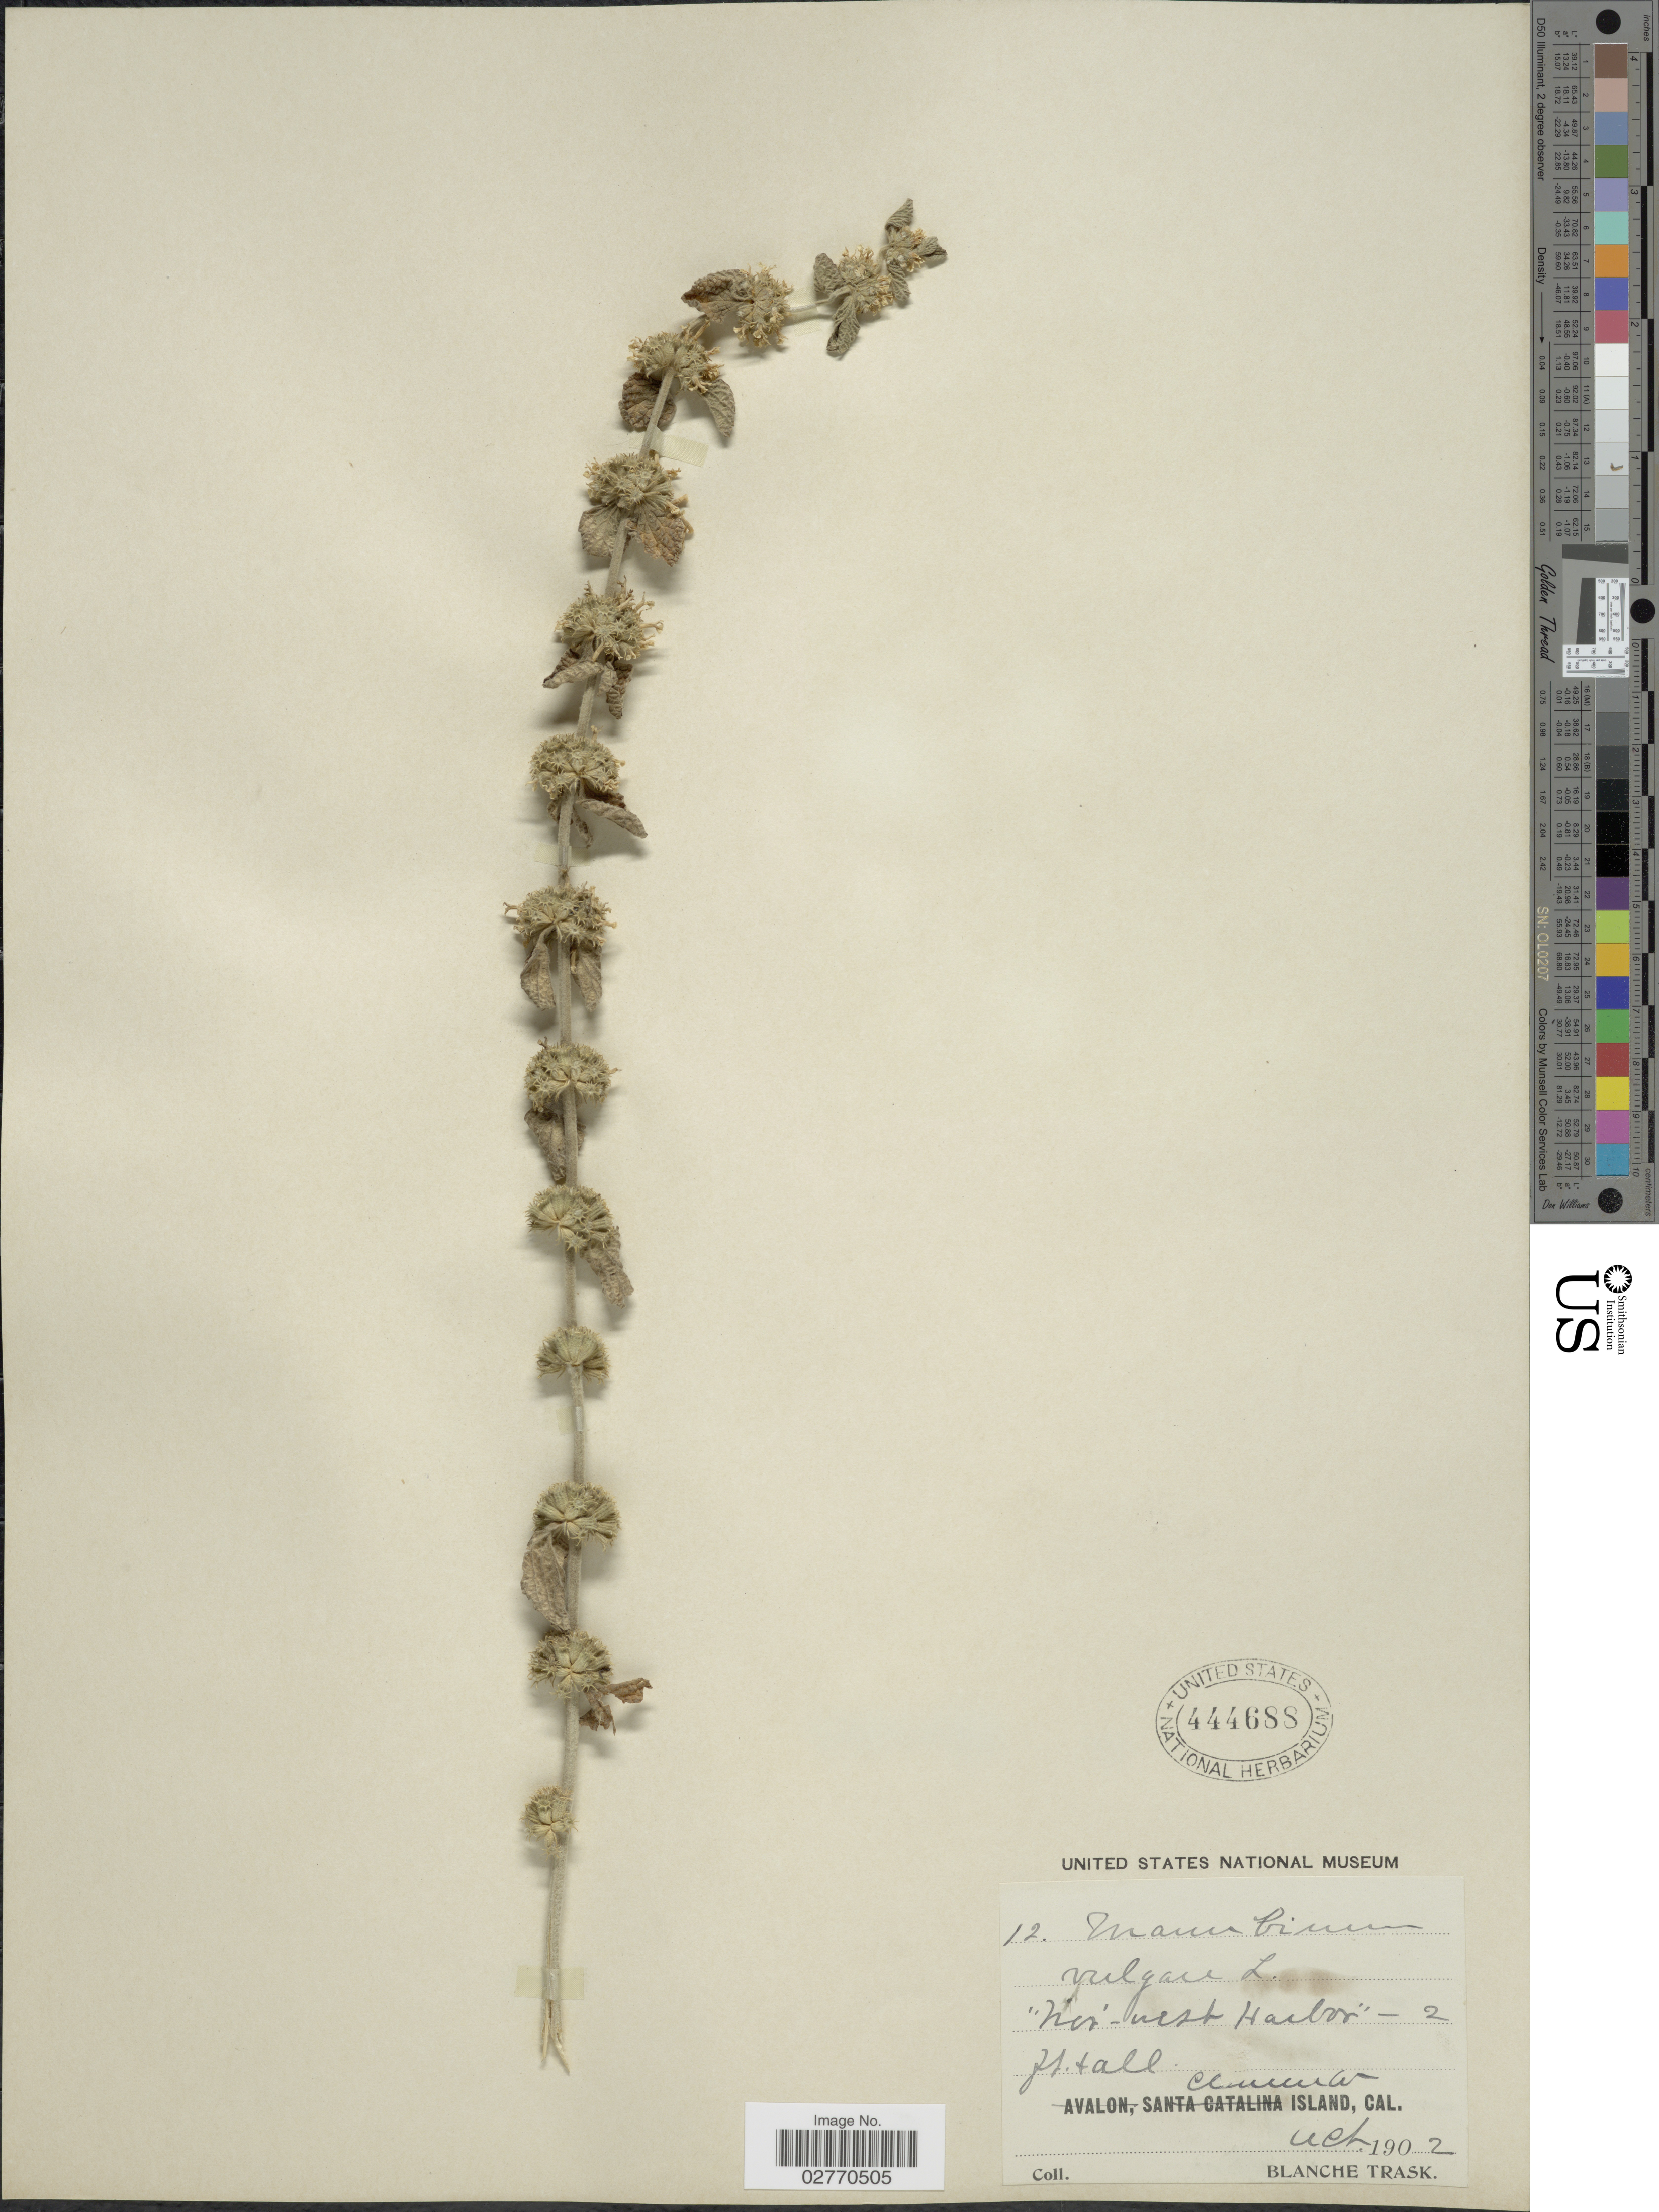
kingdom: Plantae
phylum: Tracheophyta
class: Magnoliopsida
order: Lamiales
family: Lamiaceae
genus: Marrubium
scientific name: Marrubium vulgare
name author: L.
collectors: B. Trask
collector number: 12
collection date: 1902-10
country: United States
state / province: California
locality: Clemence Co Island, Cal.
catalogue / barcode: US 444688